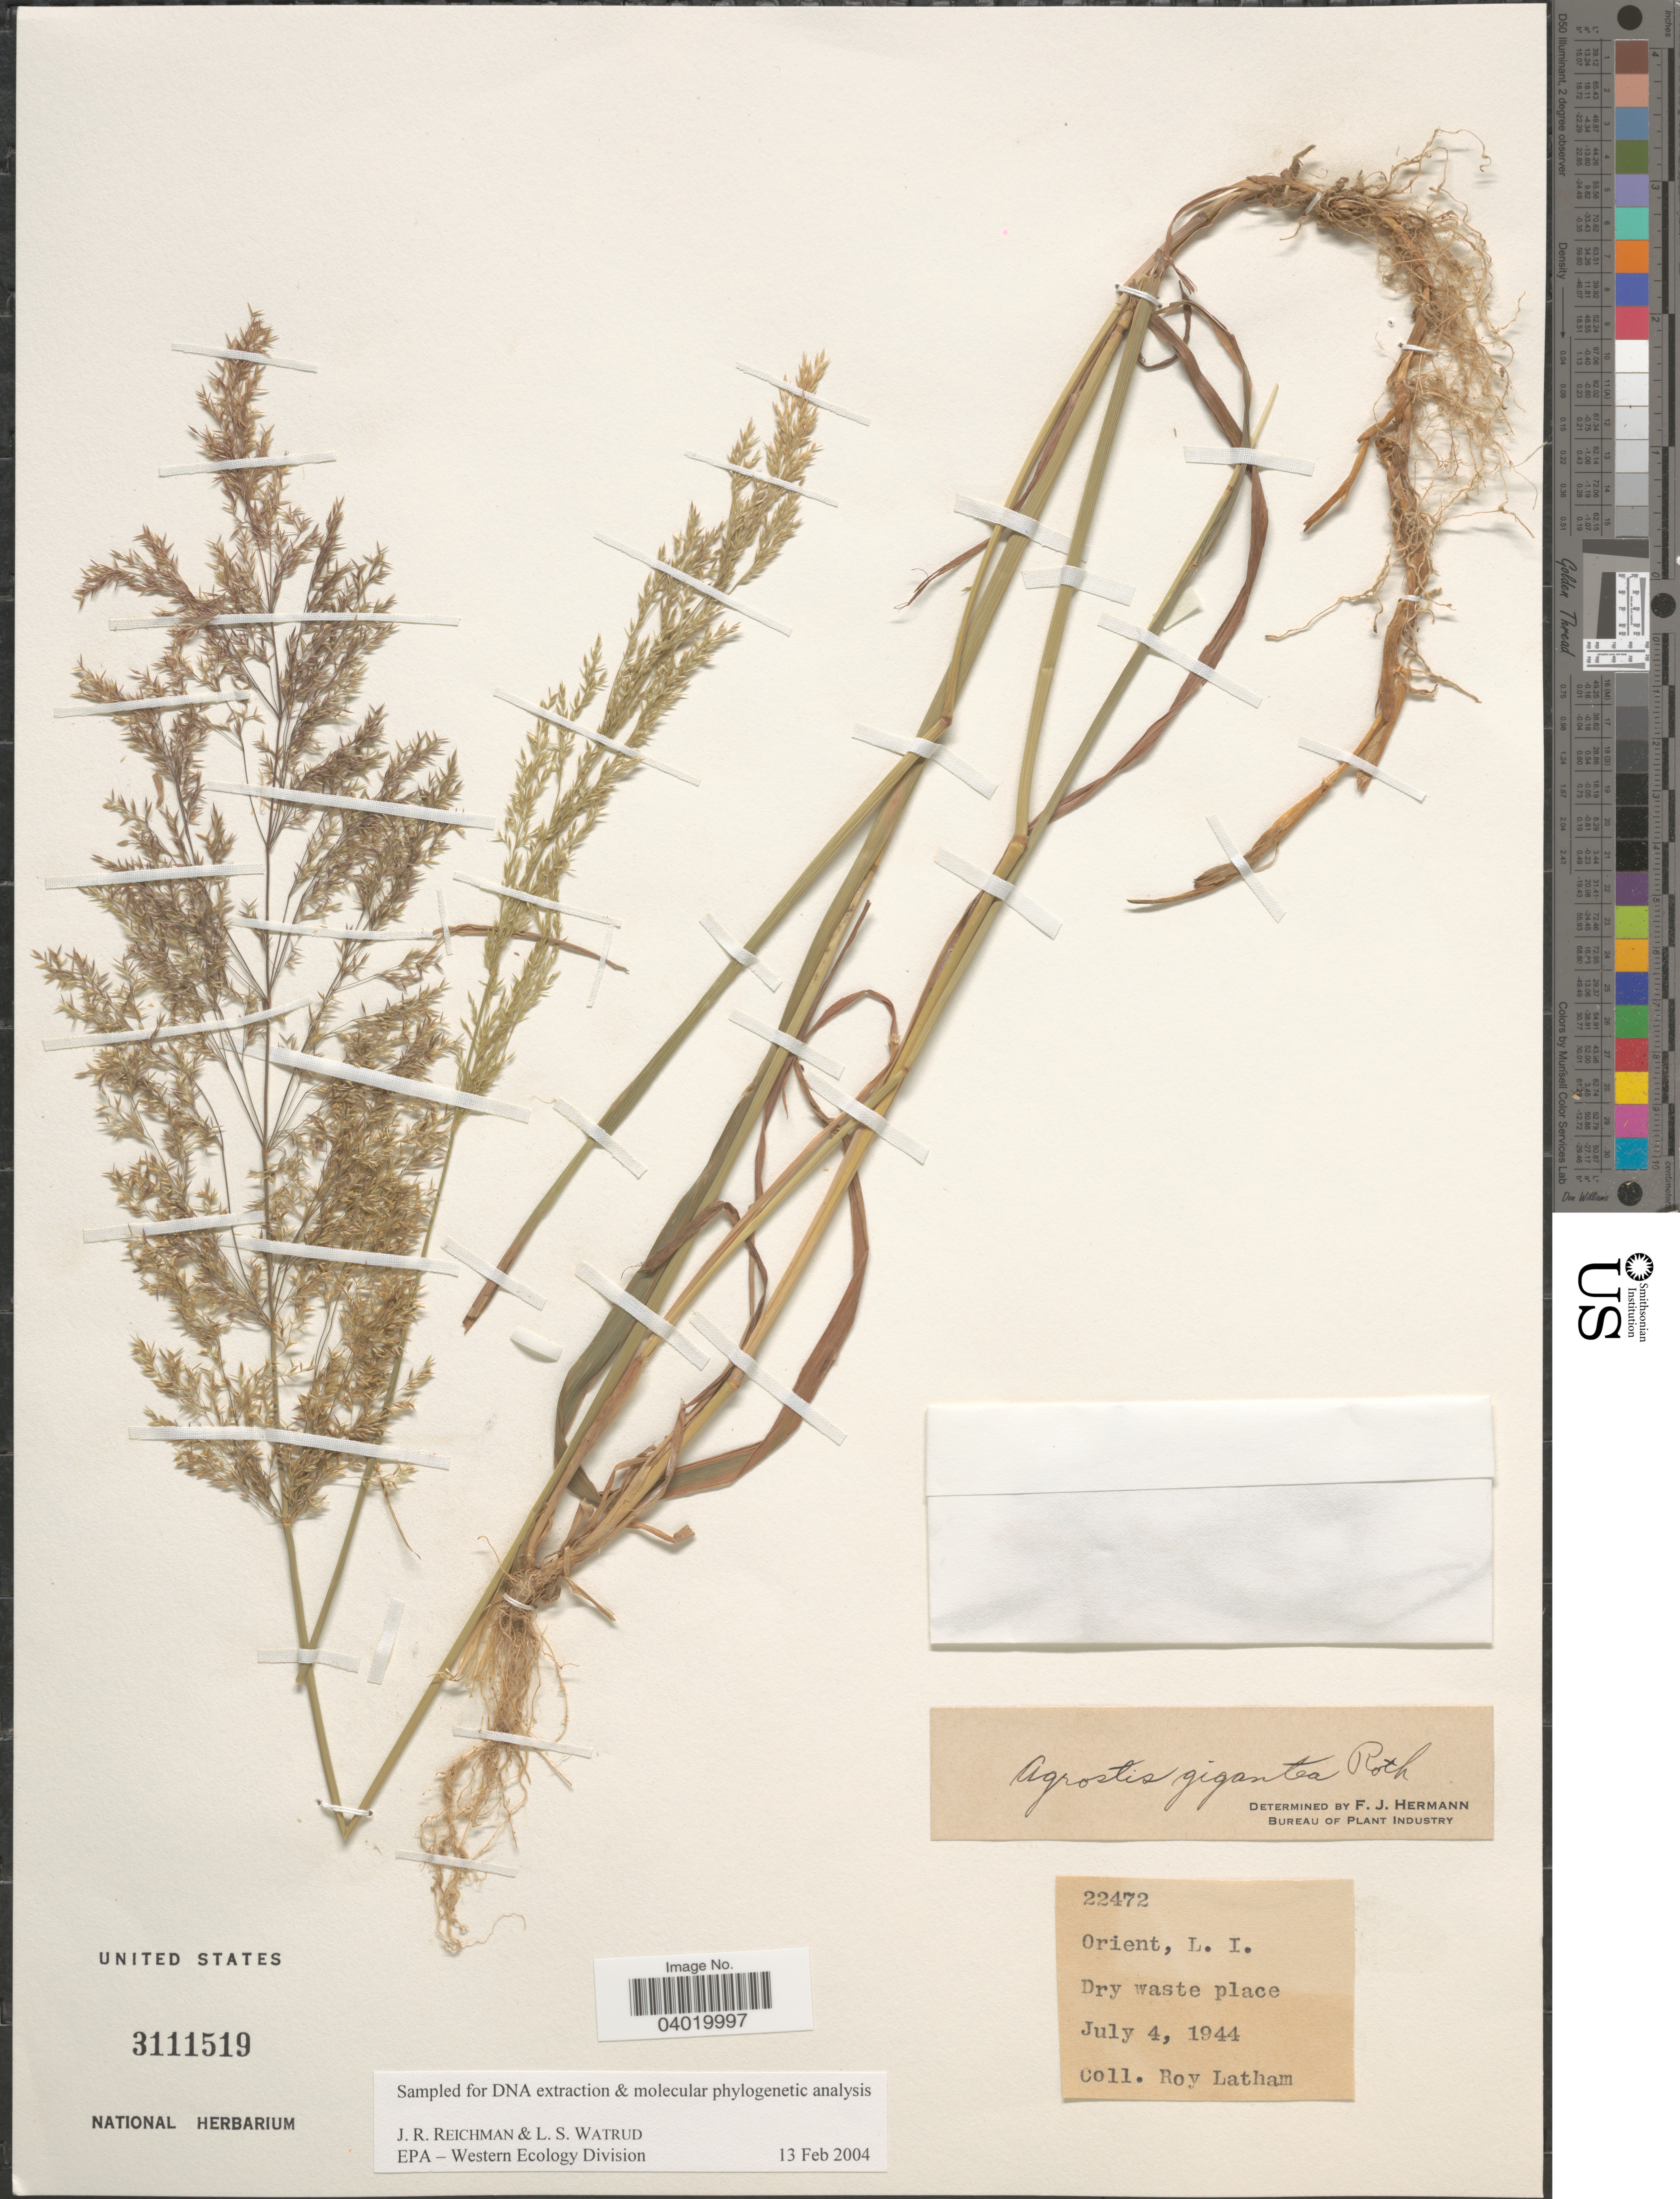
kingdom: Plantae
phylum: Tracheophyta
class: Liliopsida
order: Poales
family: Poaceae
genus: Agrostis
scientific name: Agrostis gigantea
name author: Roth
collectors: R. Latham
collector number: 22472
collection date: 1944-07-04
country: United States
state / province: New York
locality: Orient, L. I.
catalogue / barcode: US 3111519